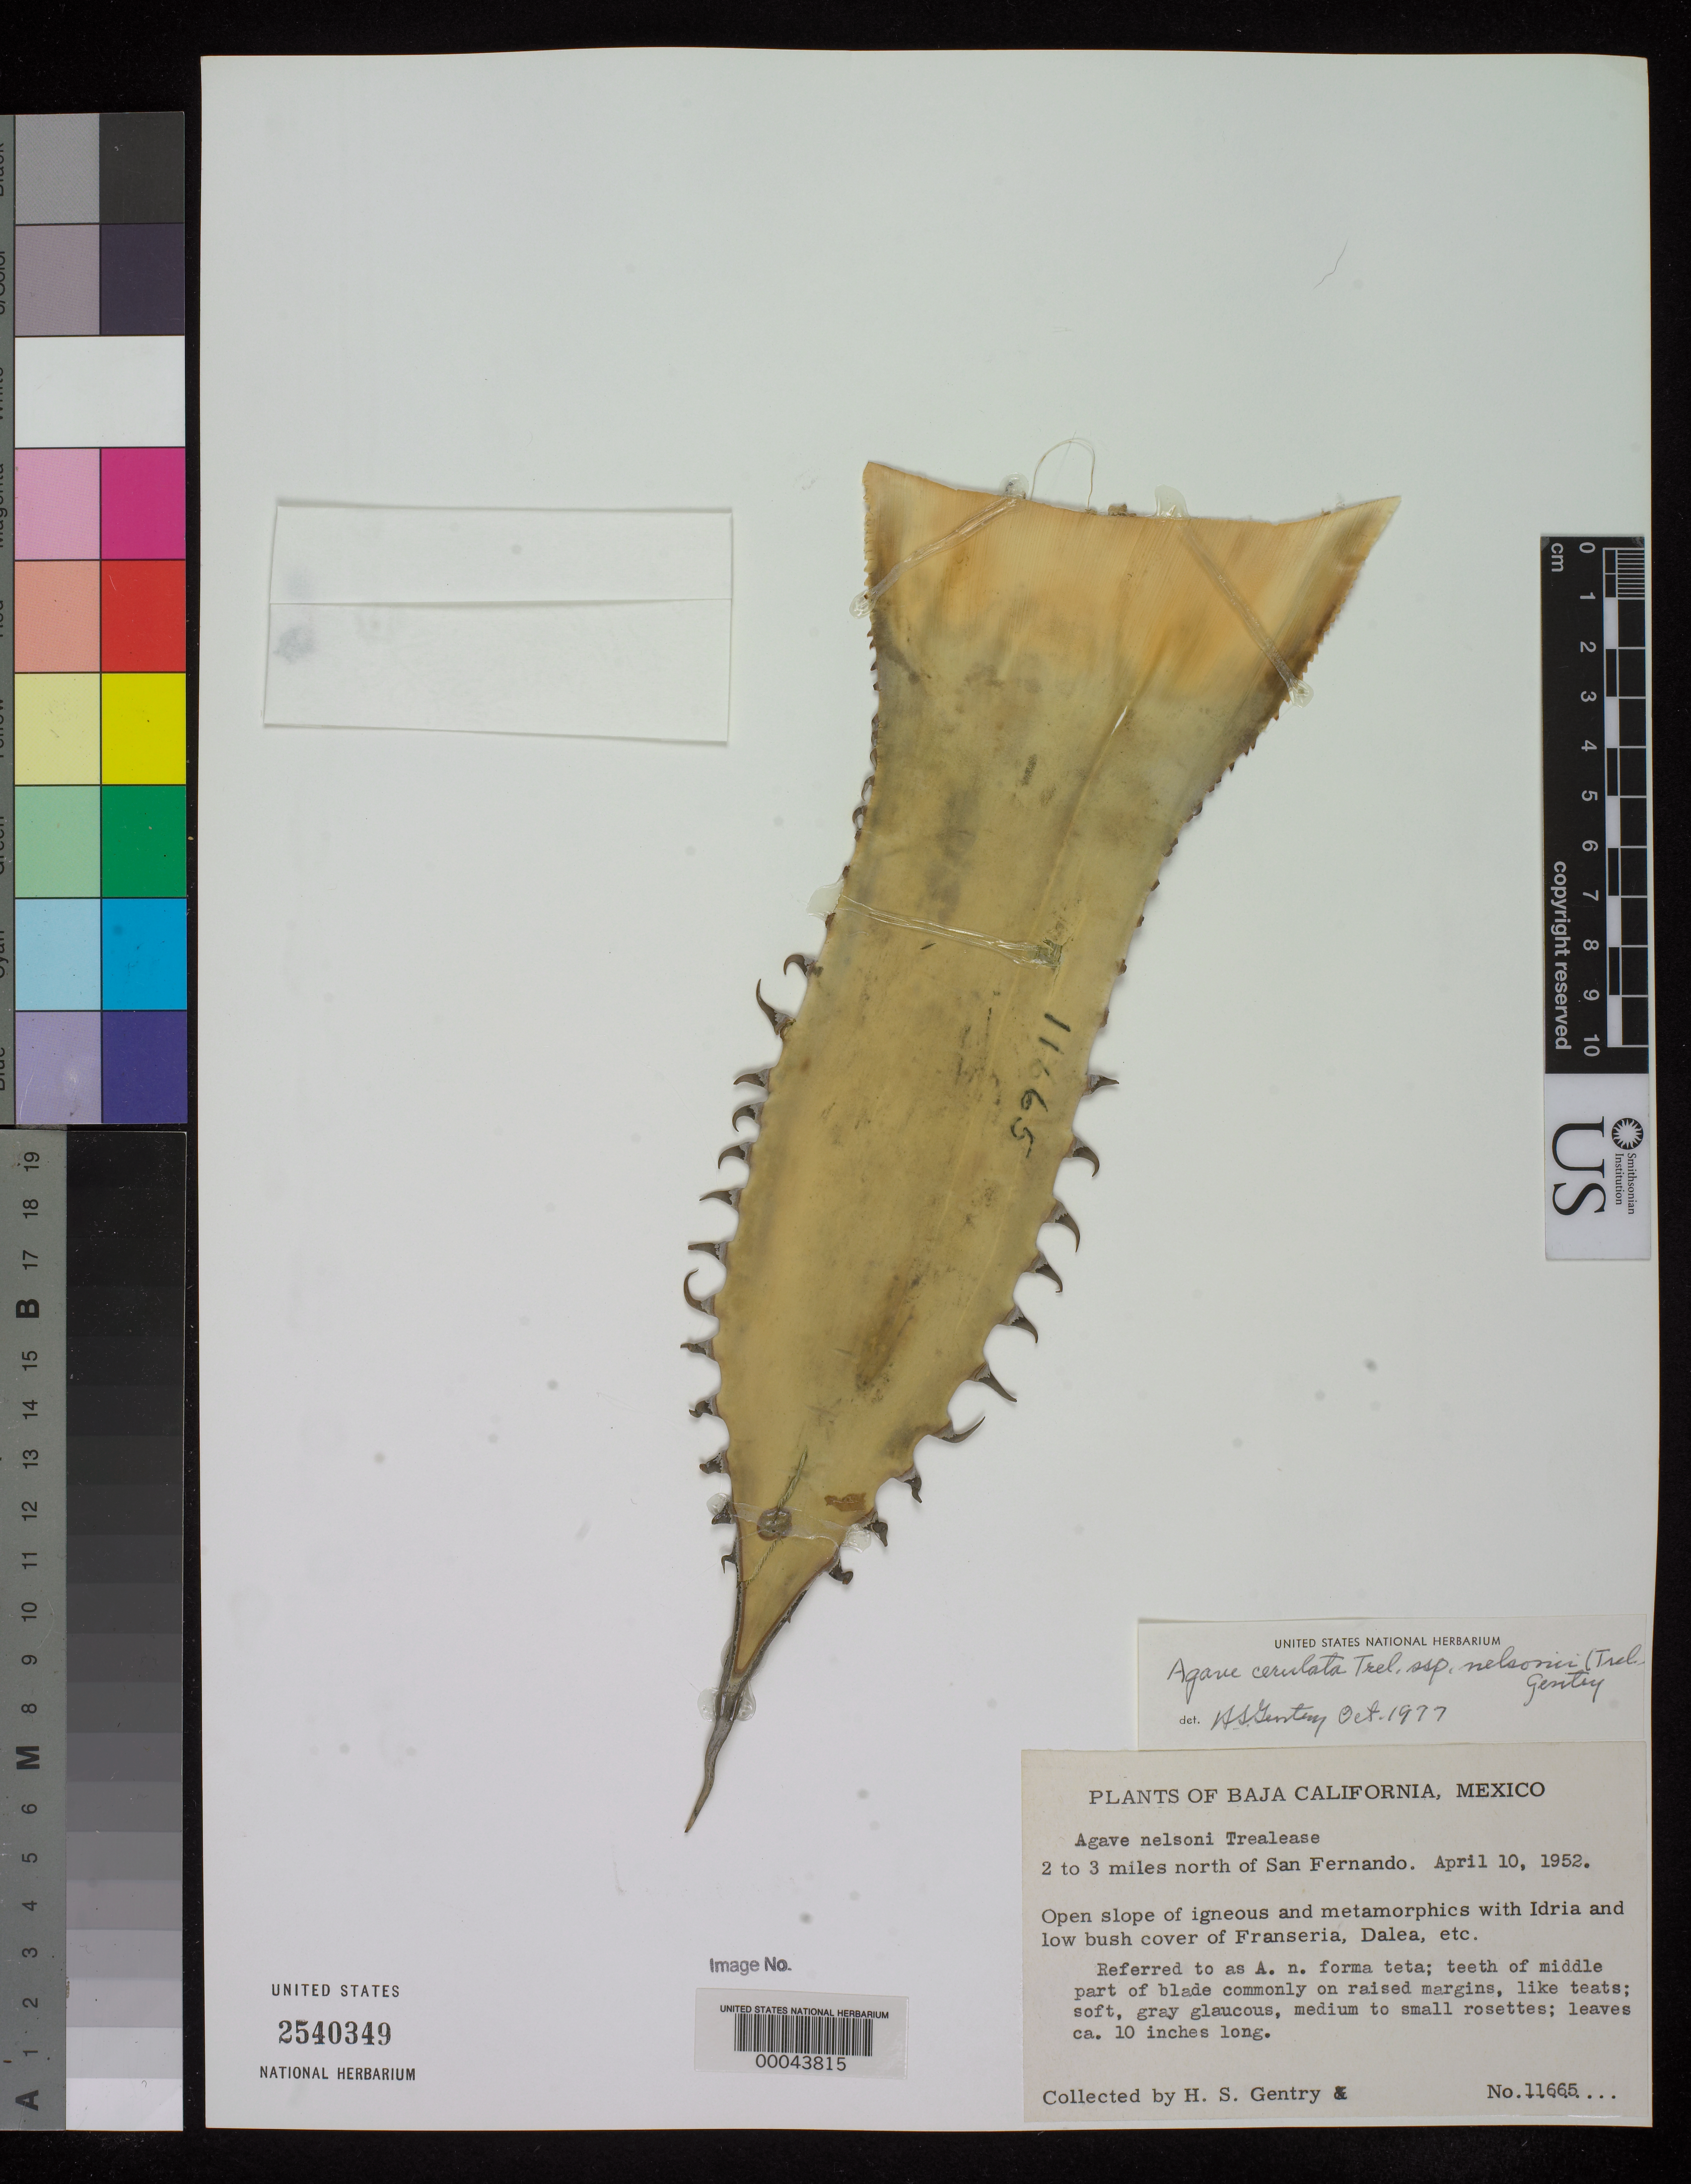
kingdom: Plantae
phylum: Tracheophyta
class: Liliopsida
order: Asparagales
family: Asparagaceae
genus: Agave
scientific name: Agave cerulata subsp. nelsonii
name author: (Trel.) R.H. Webb & G.D. Starr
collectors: H. S. Gentry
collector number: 11665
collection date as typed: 10 Apr 1952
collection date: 1952-04-10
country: Mexico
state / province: Baja California Norte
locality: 2-3 mi N of San Fernando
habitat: Open slope of igneous & metamorphics; low bush cover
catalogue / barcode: US 2540349